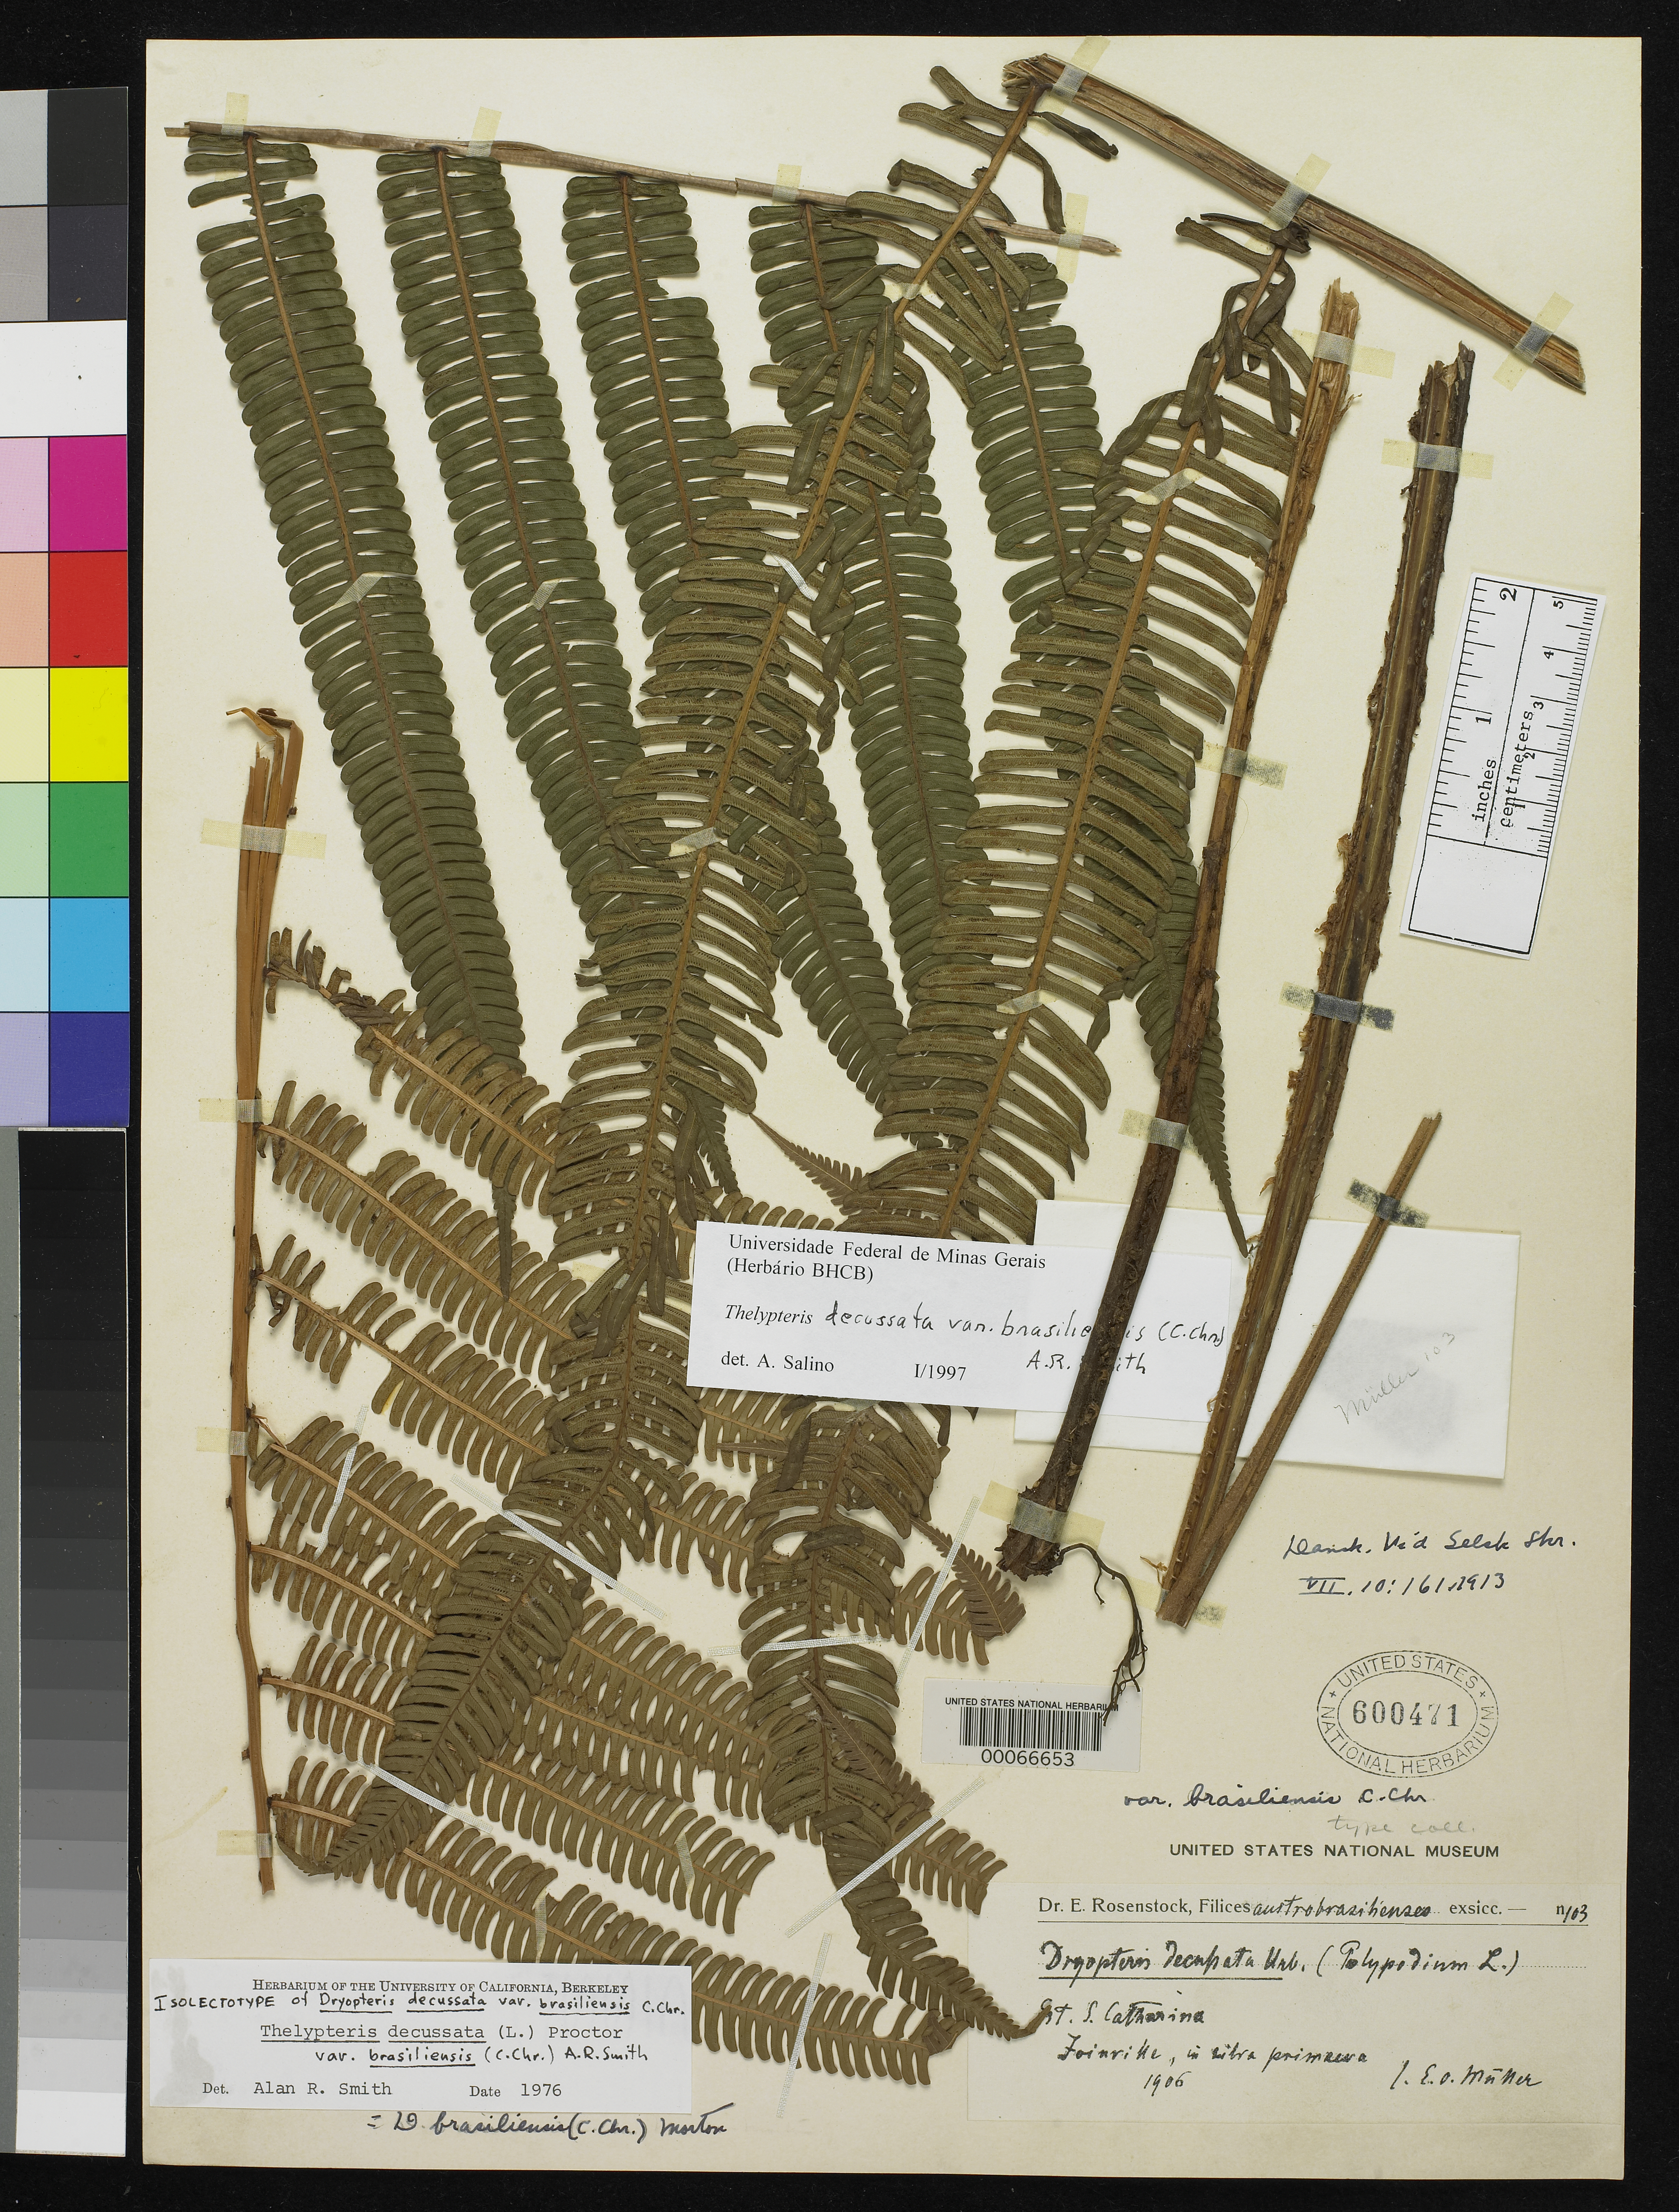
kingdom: Plantae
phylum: Tracheophyta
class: Polypodiopsida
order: Polypodiales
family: Dryopteridaceae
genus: Dryopteris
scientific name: Dryopteris decussata var. brasiliensis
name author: C. Chr.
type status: Type Collection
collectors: J. K. A. Müller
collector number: Rosenstock Exs. 103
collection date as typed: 1906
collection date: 1906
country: Brazil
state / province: Minas Gerais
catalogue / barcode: US 600471